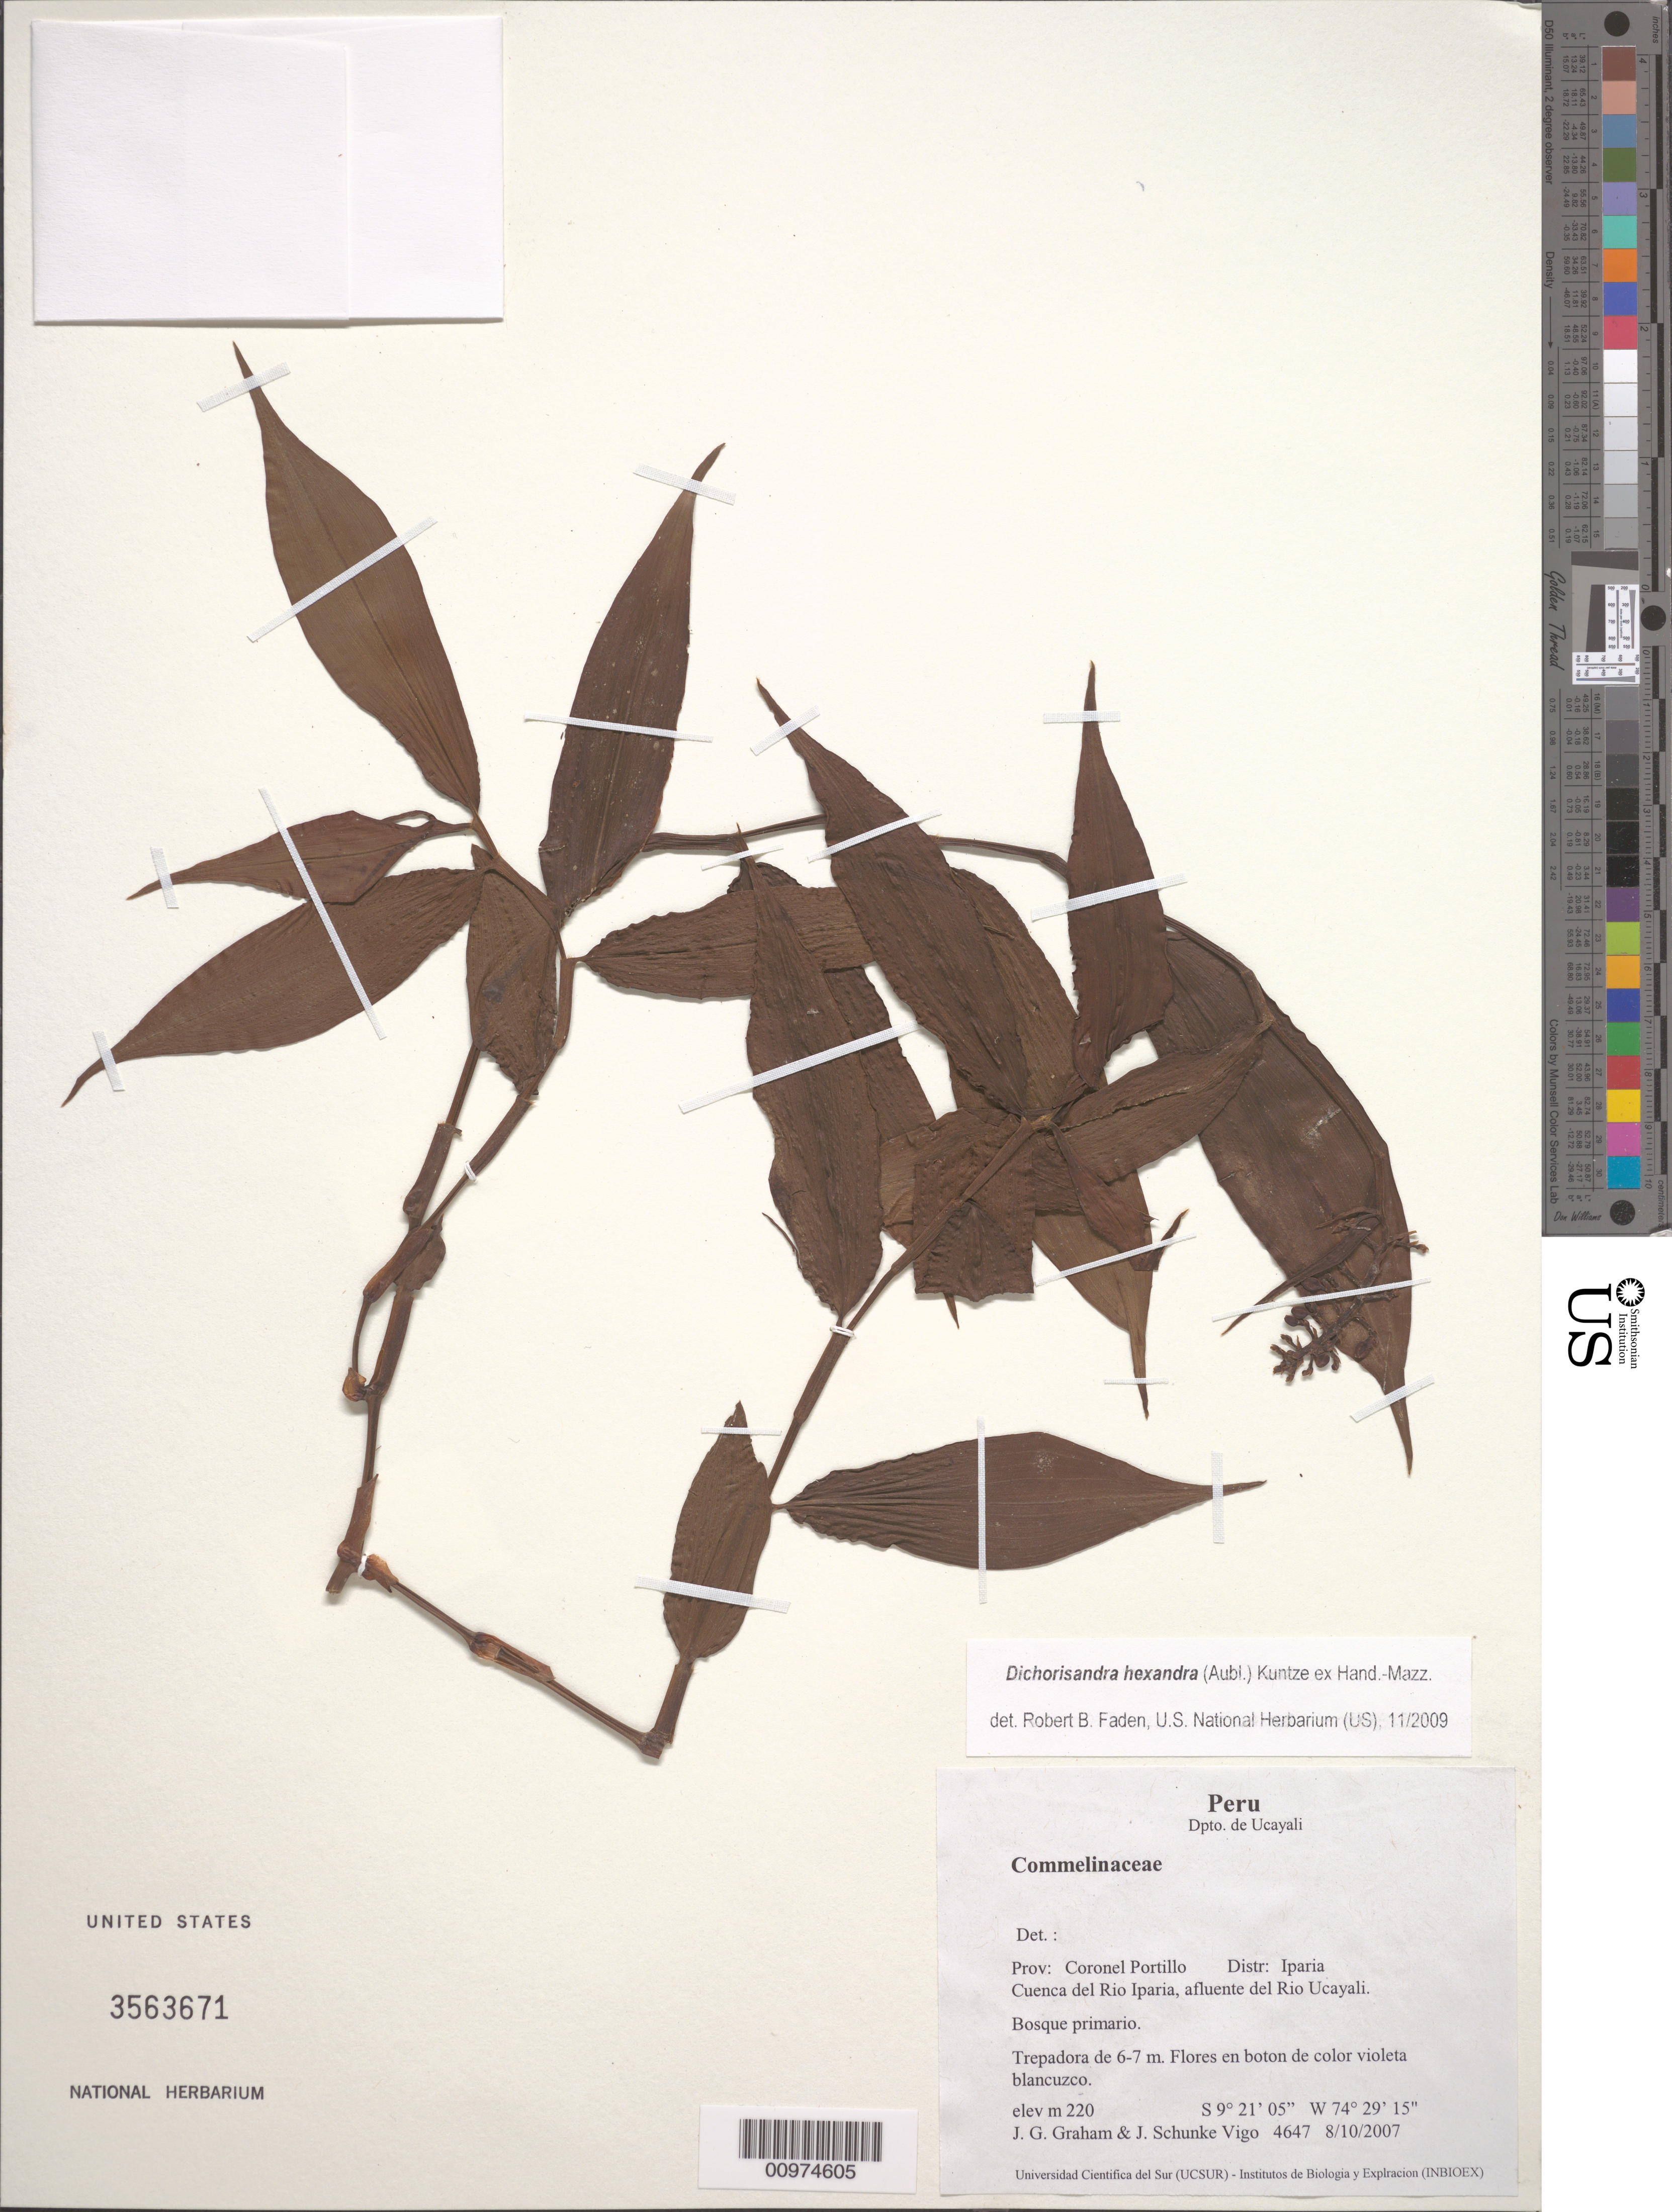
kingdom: Plantae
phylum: Tracheophyta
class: Liliopsida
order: Commelinales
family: Commelinaceae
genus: Dichorisandra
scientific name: Dichorisandra hexandra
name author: (Aubl.) Standl.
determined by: Faden, Robert B., (US), Smithsonian Institution - National Museum of Natural History (UNITED STATES)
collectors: J. G. Graham & J. Schunke Vigo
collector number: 4647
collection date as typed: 10 Aug 2007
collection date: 2007-08-10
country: Peru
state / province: Ucayali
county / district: Coronel Portillo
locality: Cuenca del Rio Iparia, afluente del Rio Ucayali.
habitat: Bosque primario.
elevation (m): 220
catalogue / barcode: US 3563671